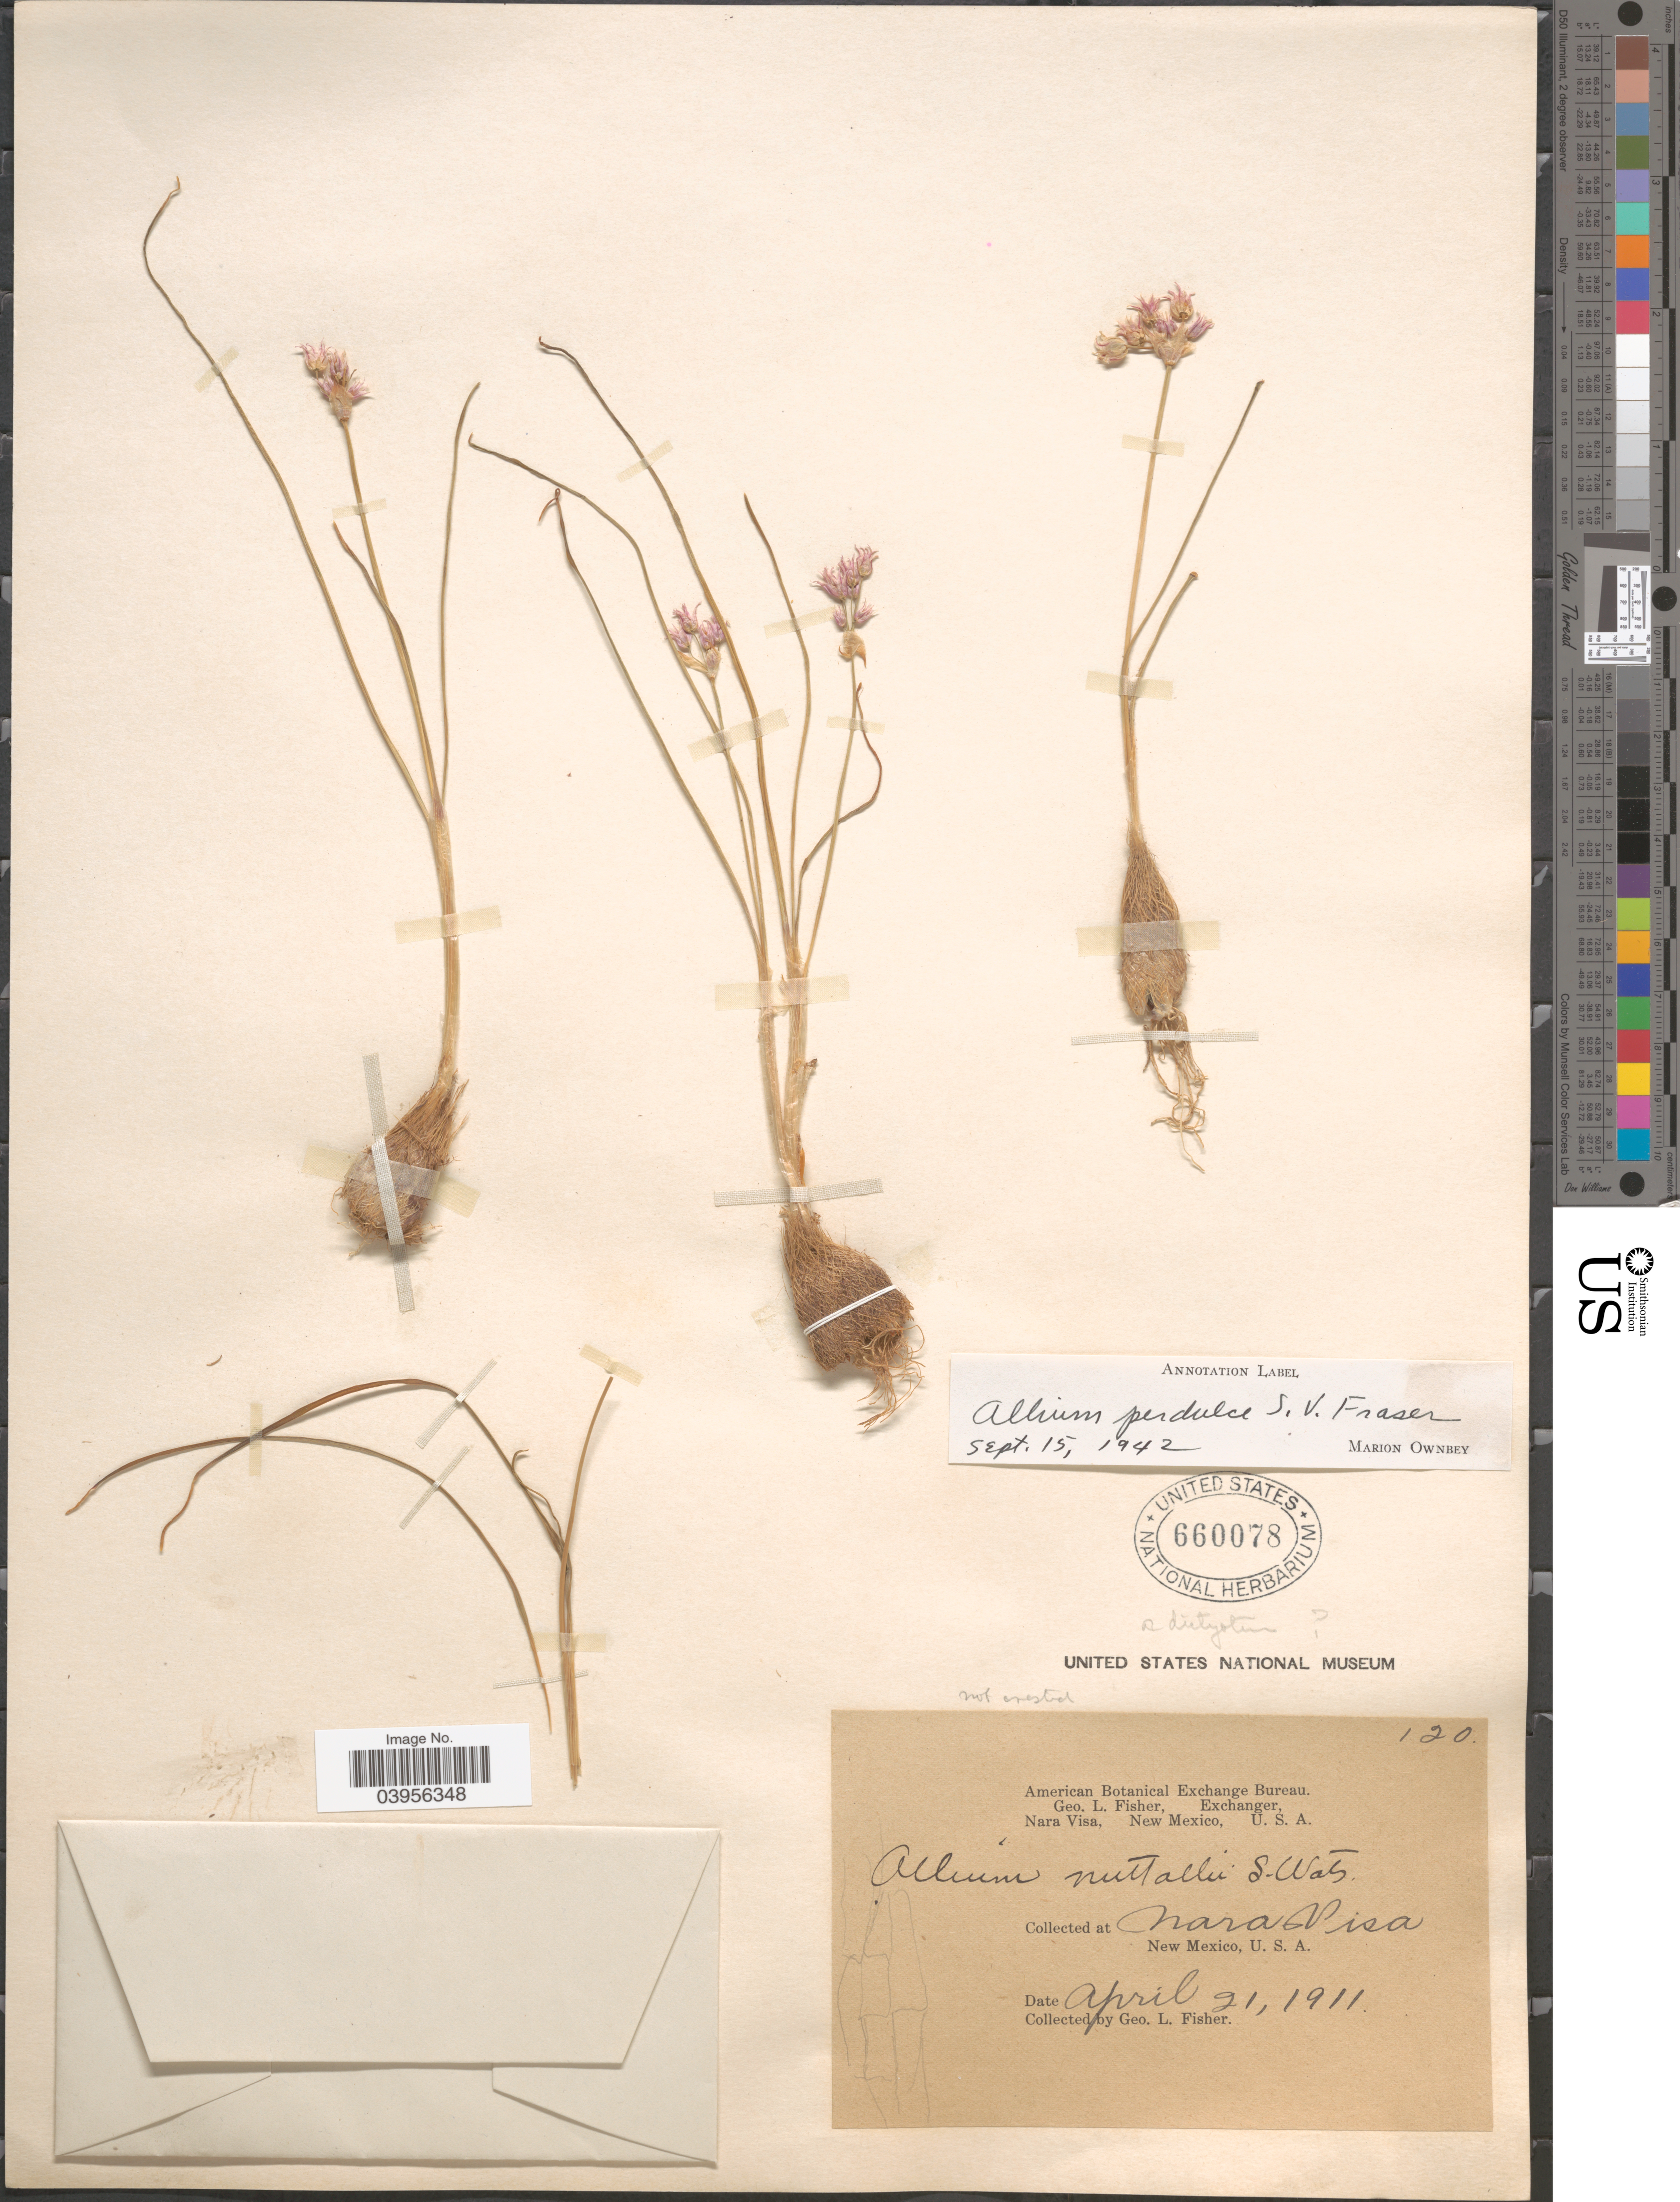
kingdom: Plantae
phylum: Tracheophyta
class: Liliopsida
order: Asparagales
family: Amaryllidaceae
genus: Allium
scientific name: Allium perdulce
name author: S.V. Fraser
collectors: G. L. Fisher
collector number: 120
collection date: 1911-04-21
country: United States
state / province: New Mexico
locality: Nara Visa.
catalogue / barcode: US 660078